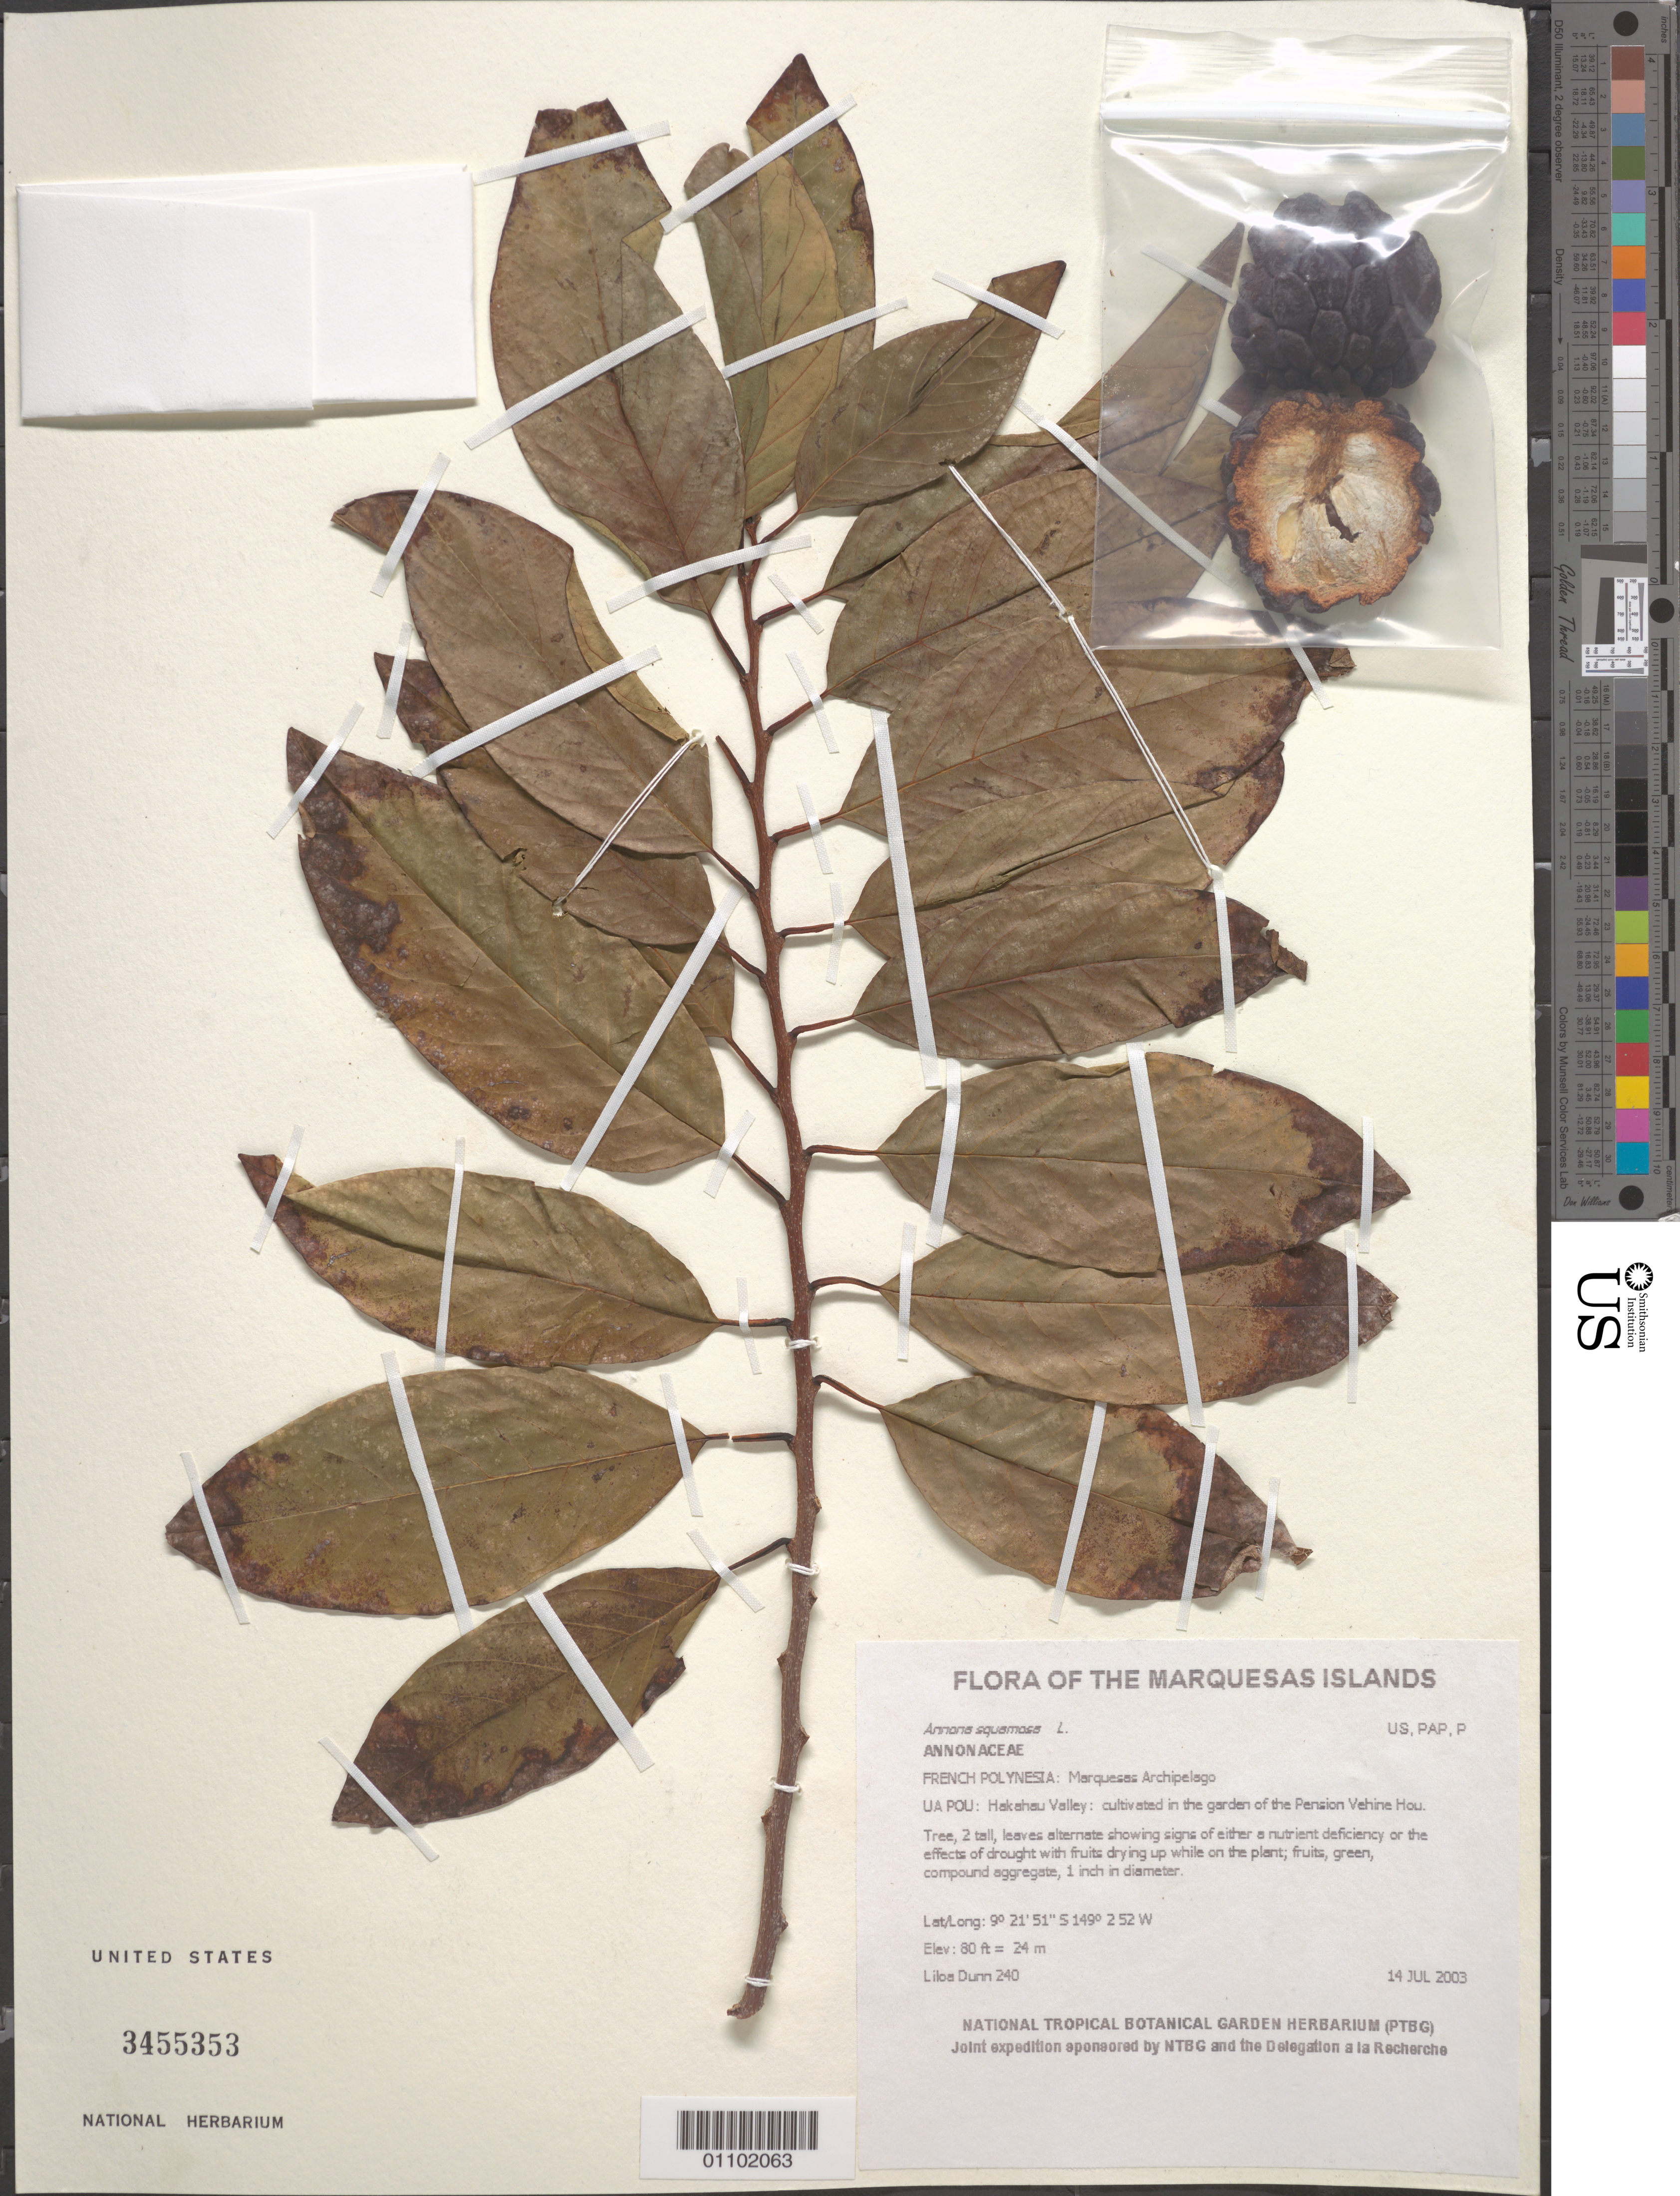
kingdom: Plantae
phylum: Tracheophyta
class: Magnoliopsida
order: Magnoliales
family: Annonaceae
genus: Annona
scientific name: Annona squamosa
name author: L.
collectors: L. Dunn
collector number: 240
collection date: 2003-07-14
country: French Polynesia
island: Ua Pou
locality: Hakahau Valley: cultivated in the garden of the Pension Vehine Hou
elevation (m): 24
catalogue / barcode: US 3455353